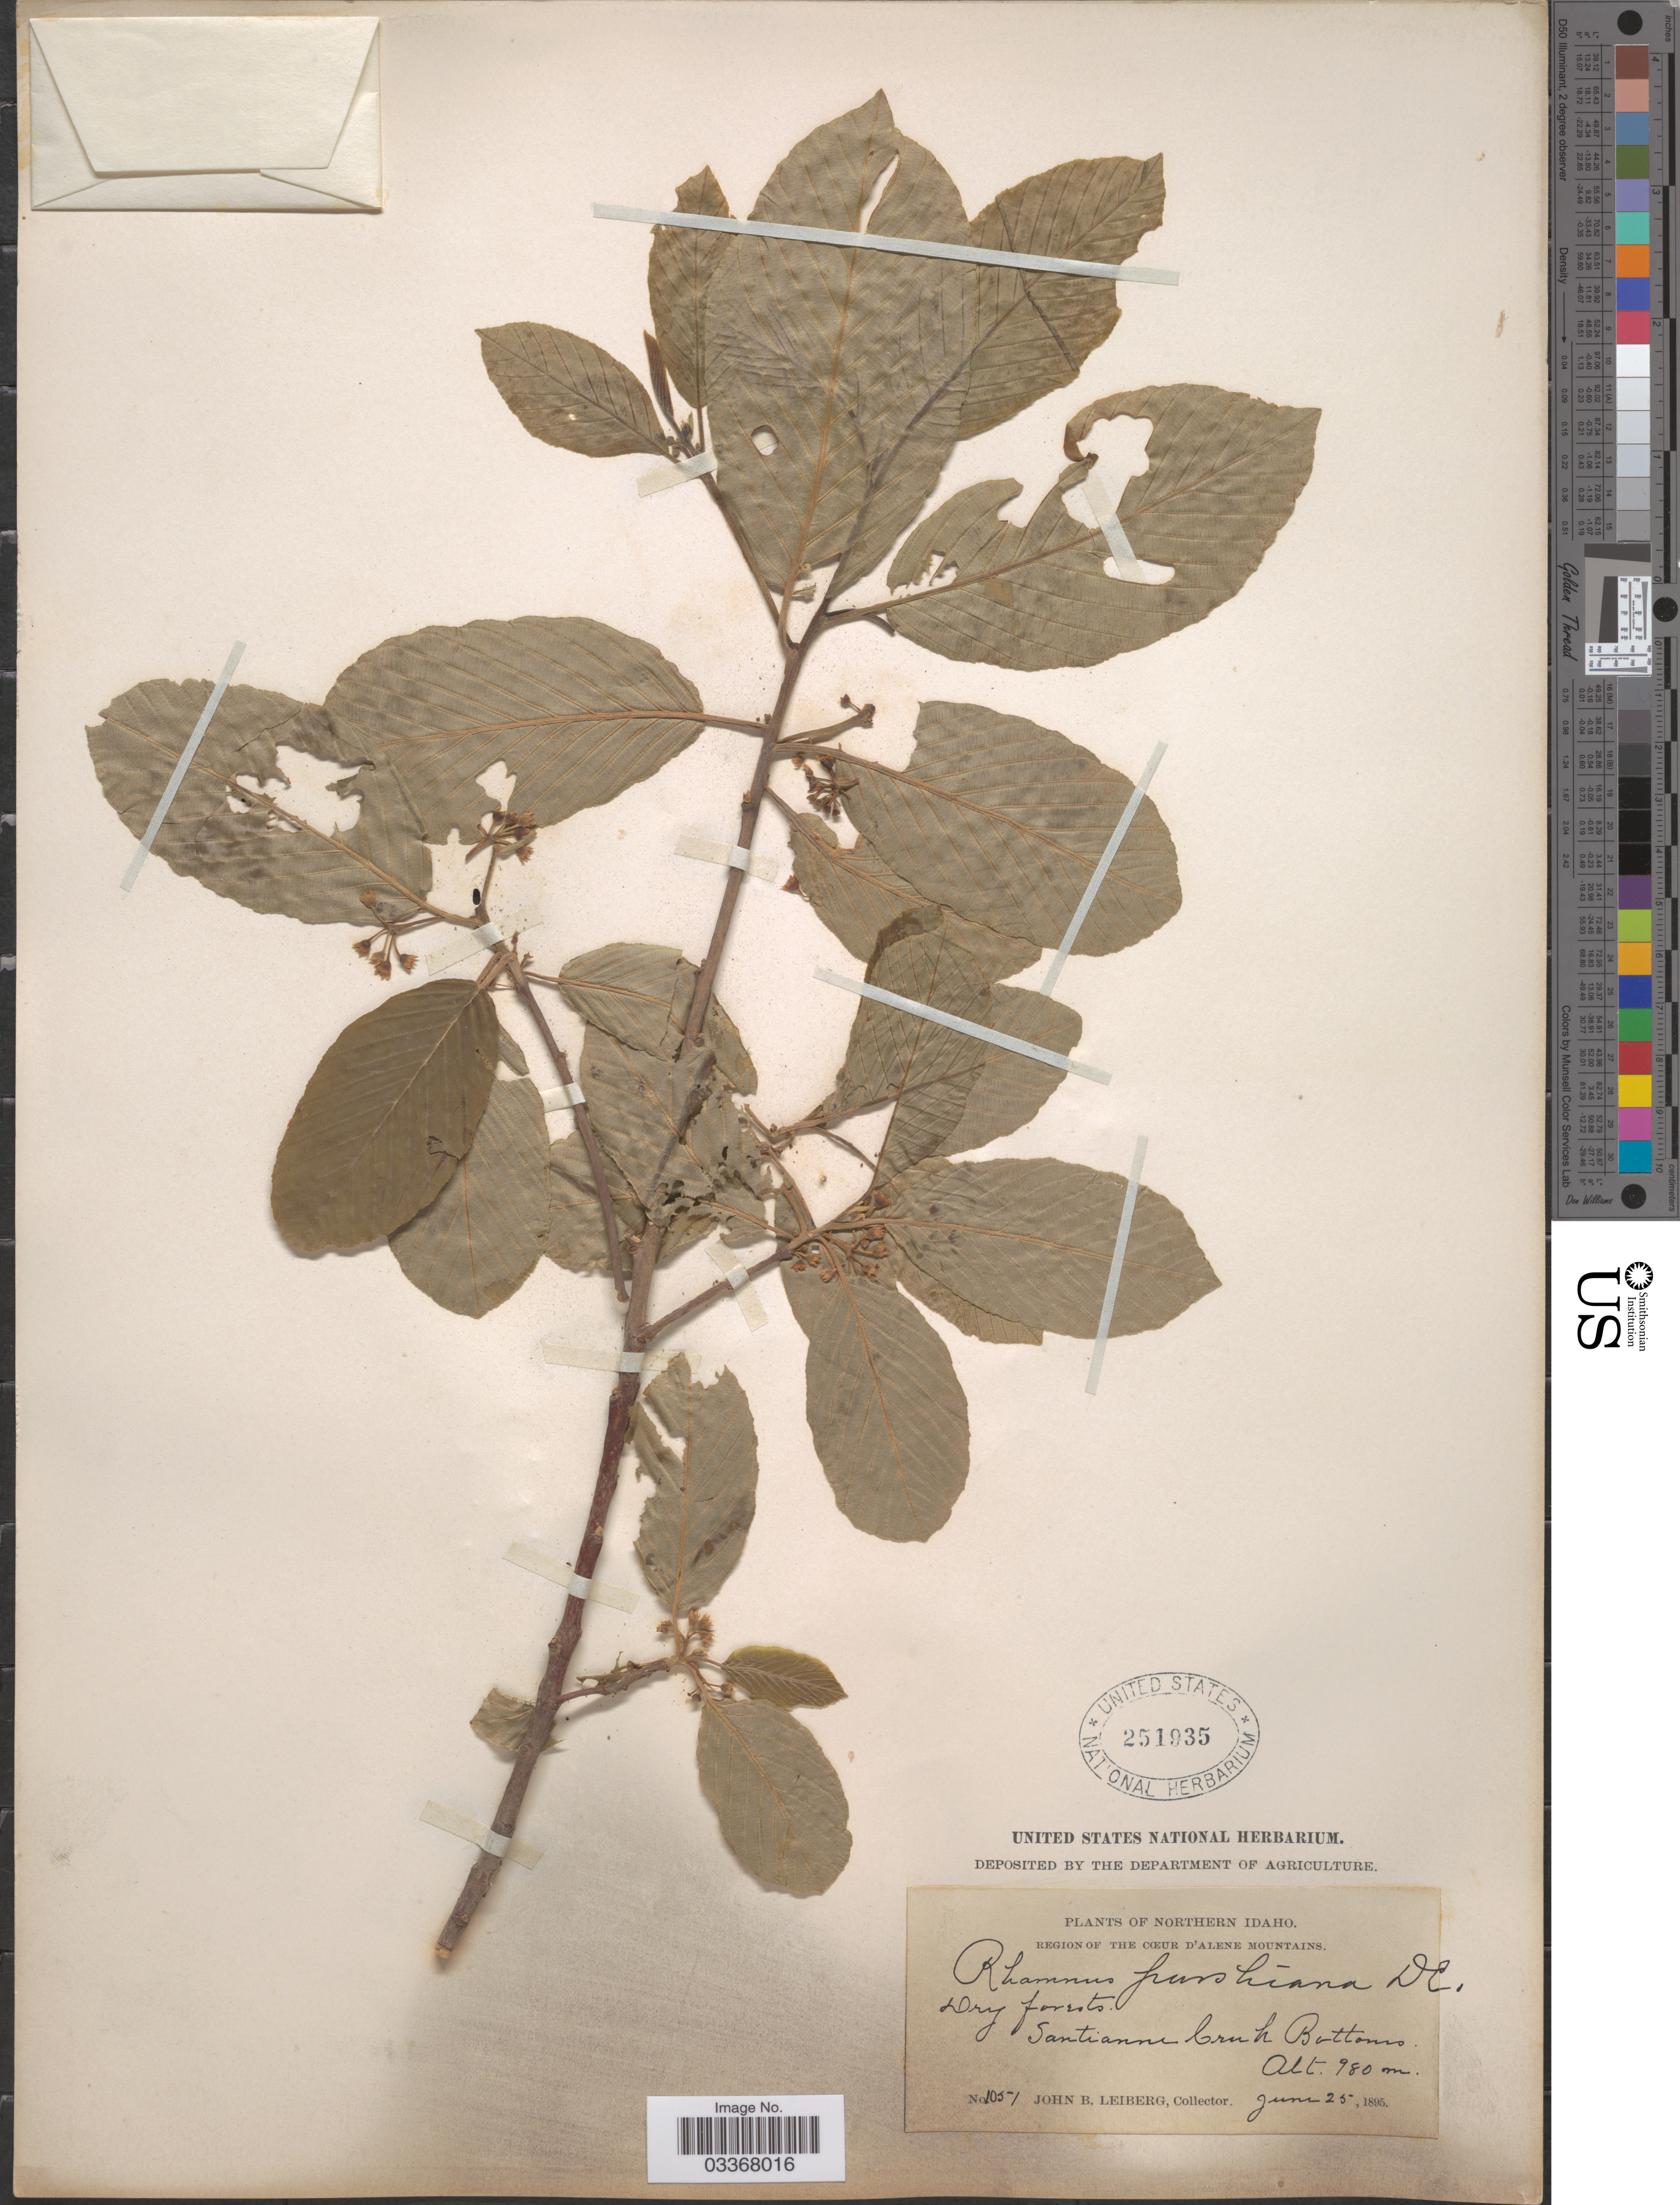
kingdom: Plantae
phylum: Tracheophyta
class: Magnoliopsida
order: Rosales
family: Rhamnaceae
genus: Frangula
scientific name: Frangula purshiana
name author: (DC.) A. Gray ex J.G. Cooper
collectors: J. B. Leiberg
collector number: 1051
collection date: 1895-06-25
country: United States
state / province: Idaho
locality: Northern Idaho, Region of the Cœur d'Alene Mountains, Santianne Creek Bottoms.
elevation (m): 980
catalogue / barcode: US 251935